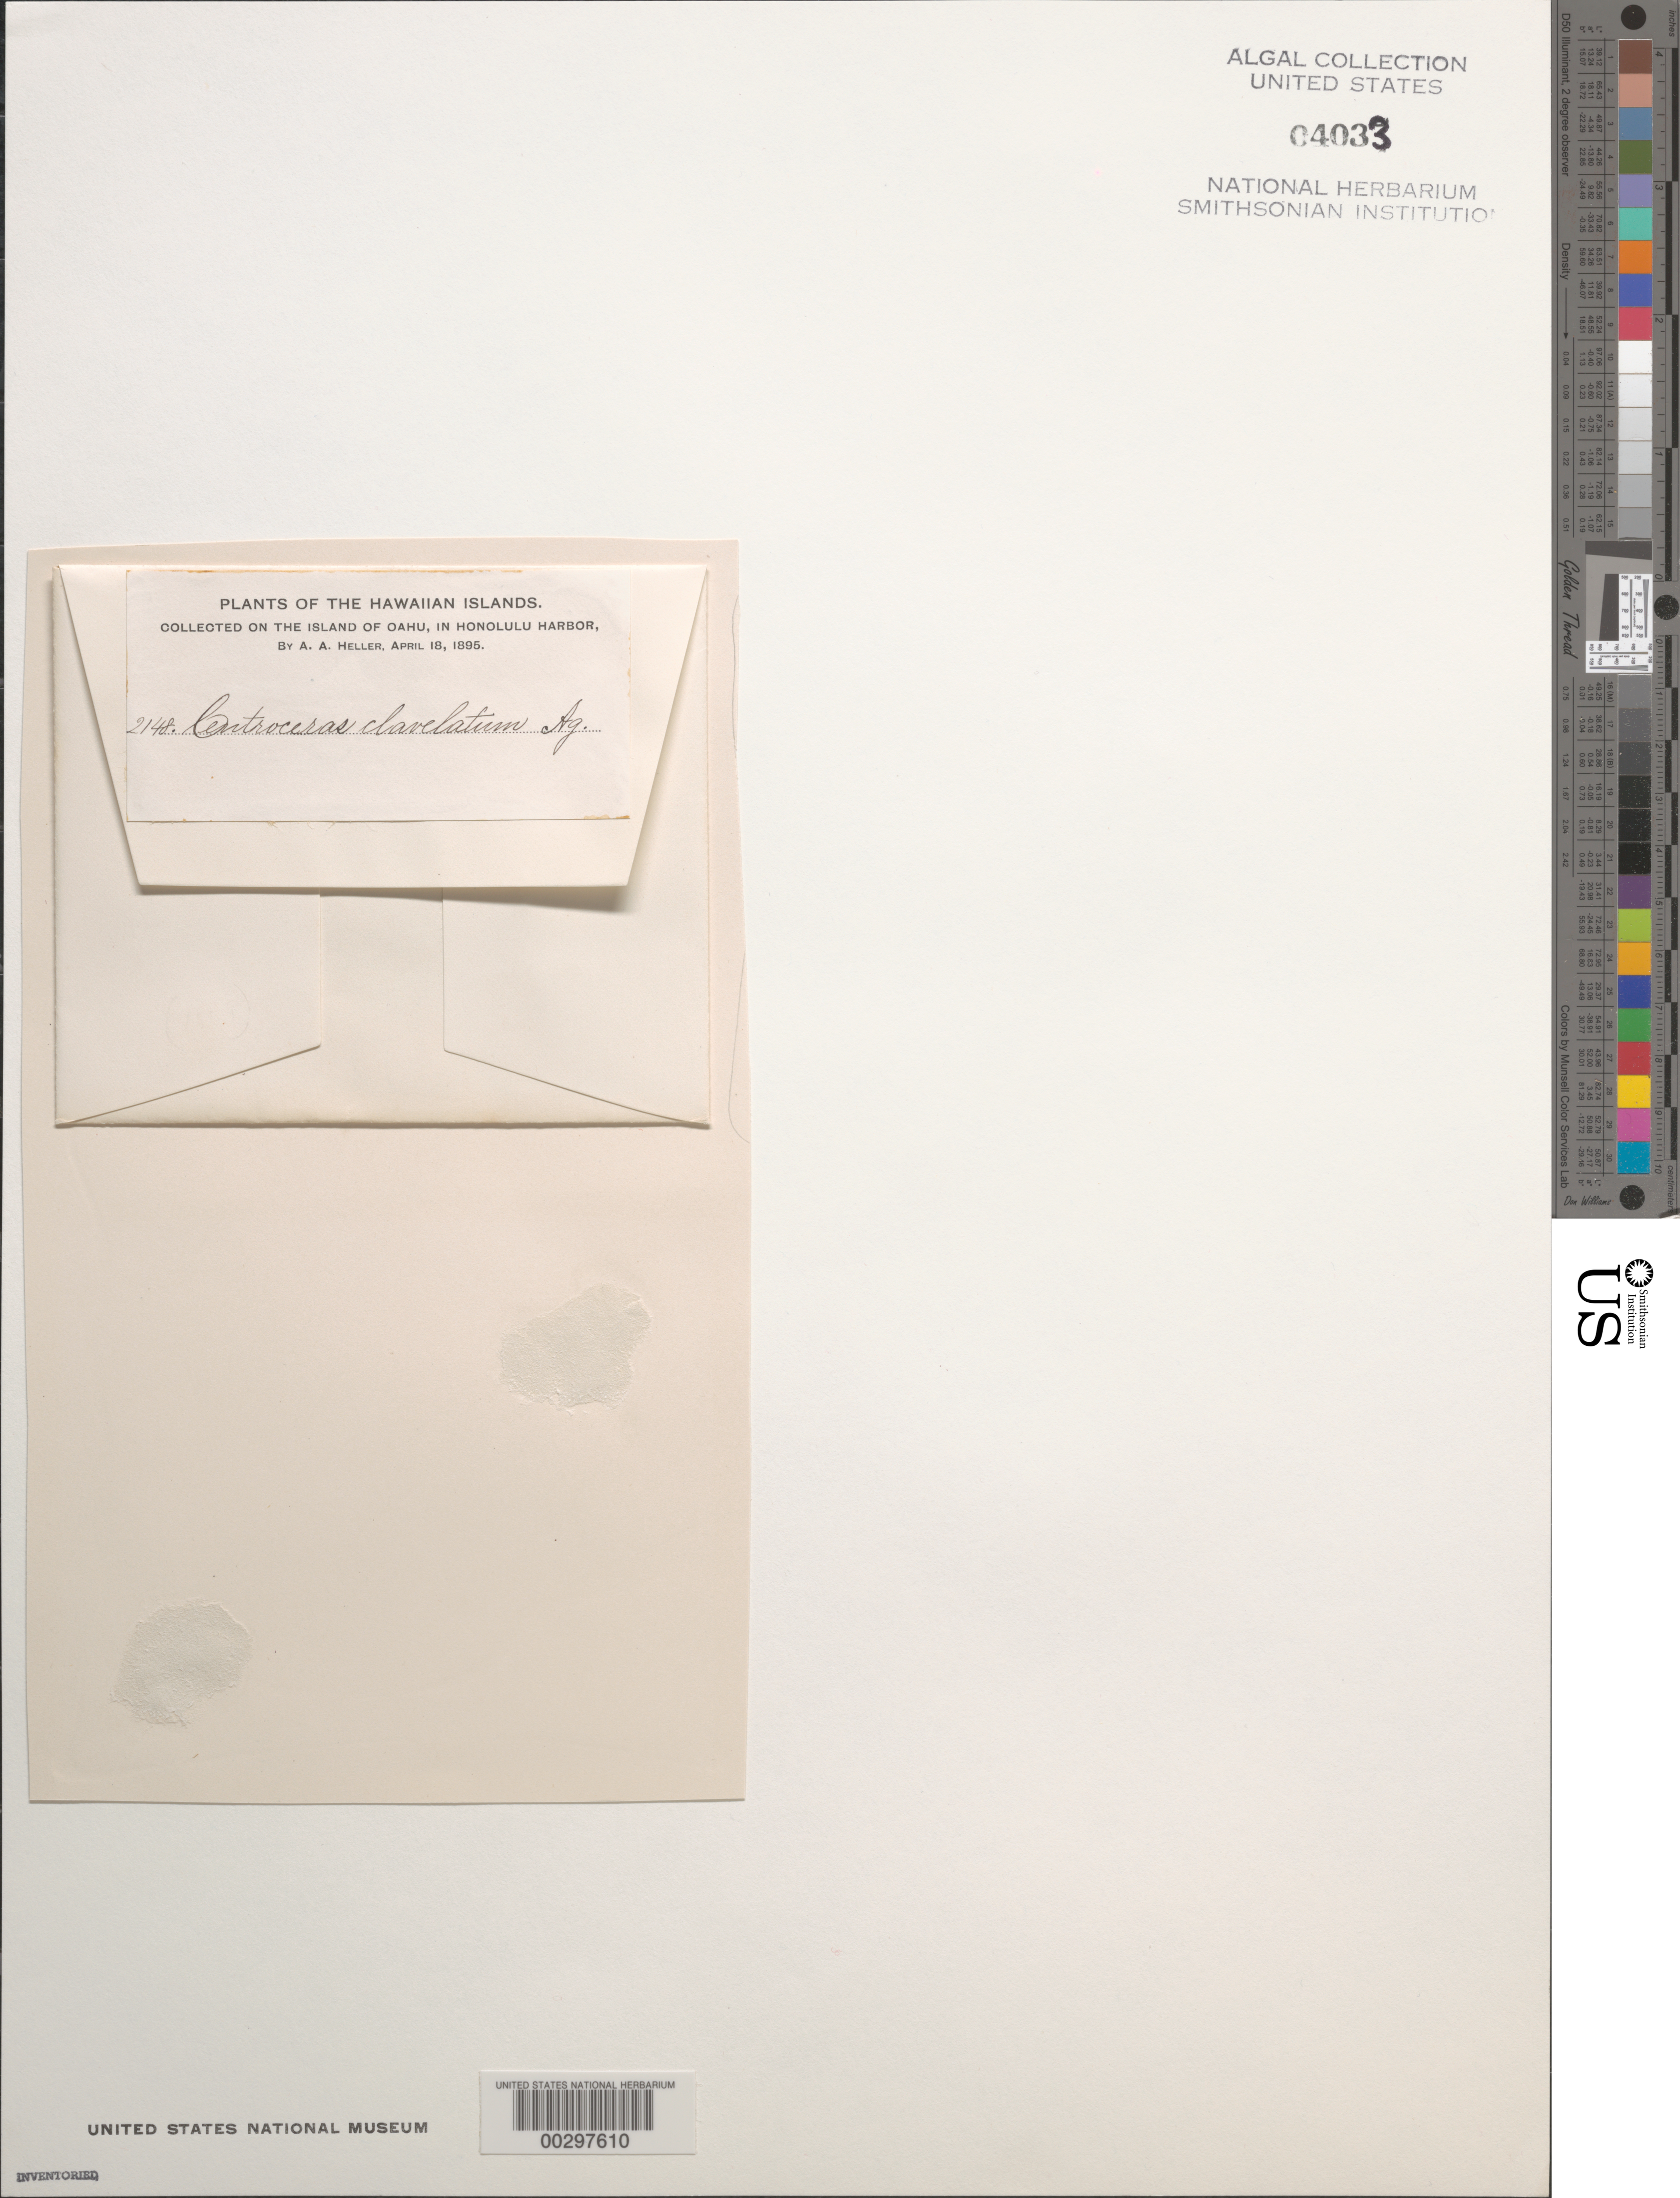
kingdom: Plantae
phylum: Rhodophyta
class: Florideophyceae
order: Ceramiales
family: Ceramiaceae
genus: Centroceras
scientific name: Centroceras clavulatum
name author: (C. Agardh) Mont.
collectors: A. A. Heller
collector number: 2148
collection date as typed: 18 Apr 1895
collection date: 1895-04-18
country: United States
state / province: Hawaii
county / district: Honolulu County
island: Oahu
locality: Honolulu Harbor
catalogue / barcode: US 4033